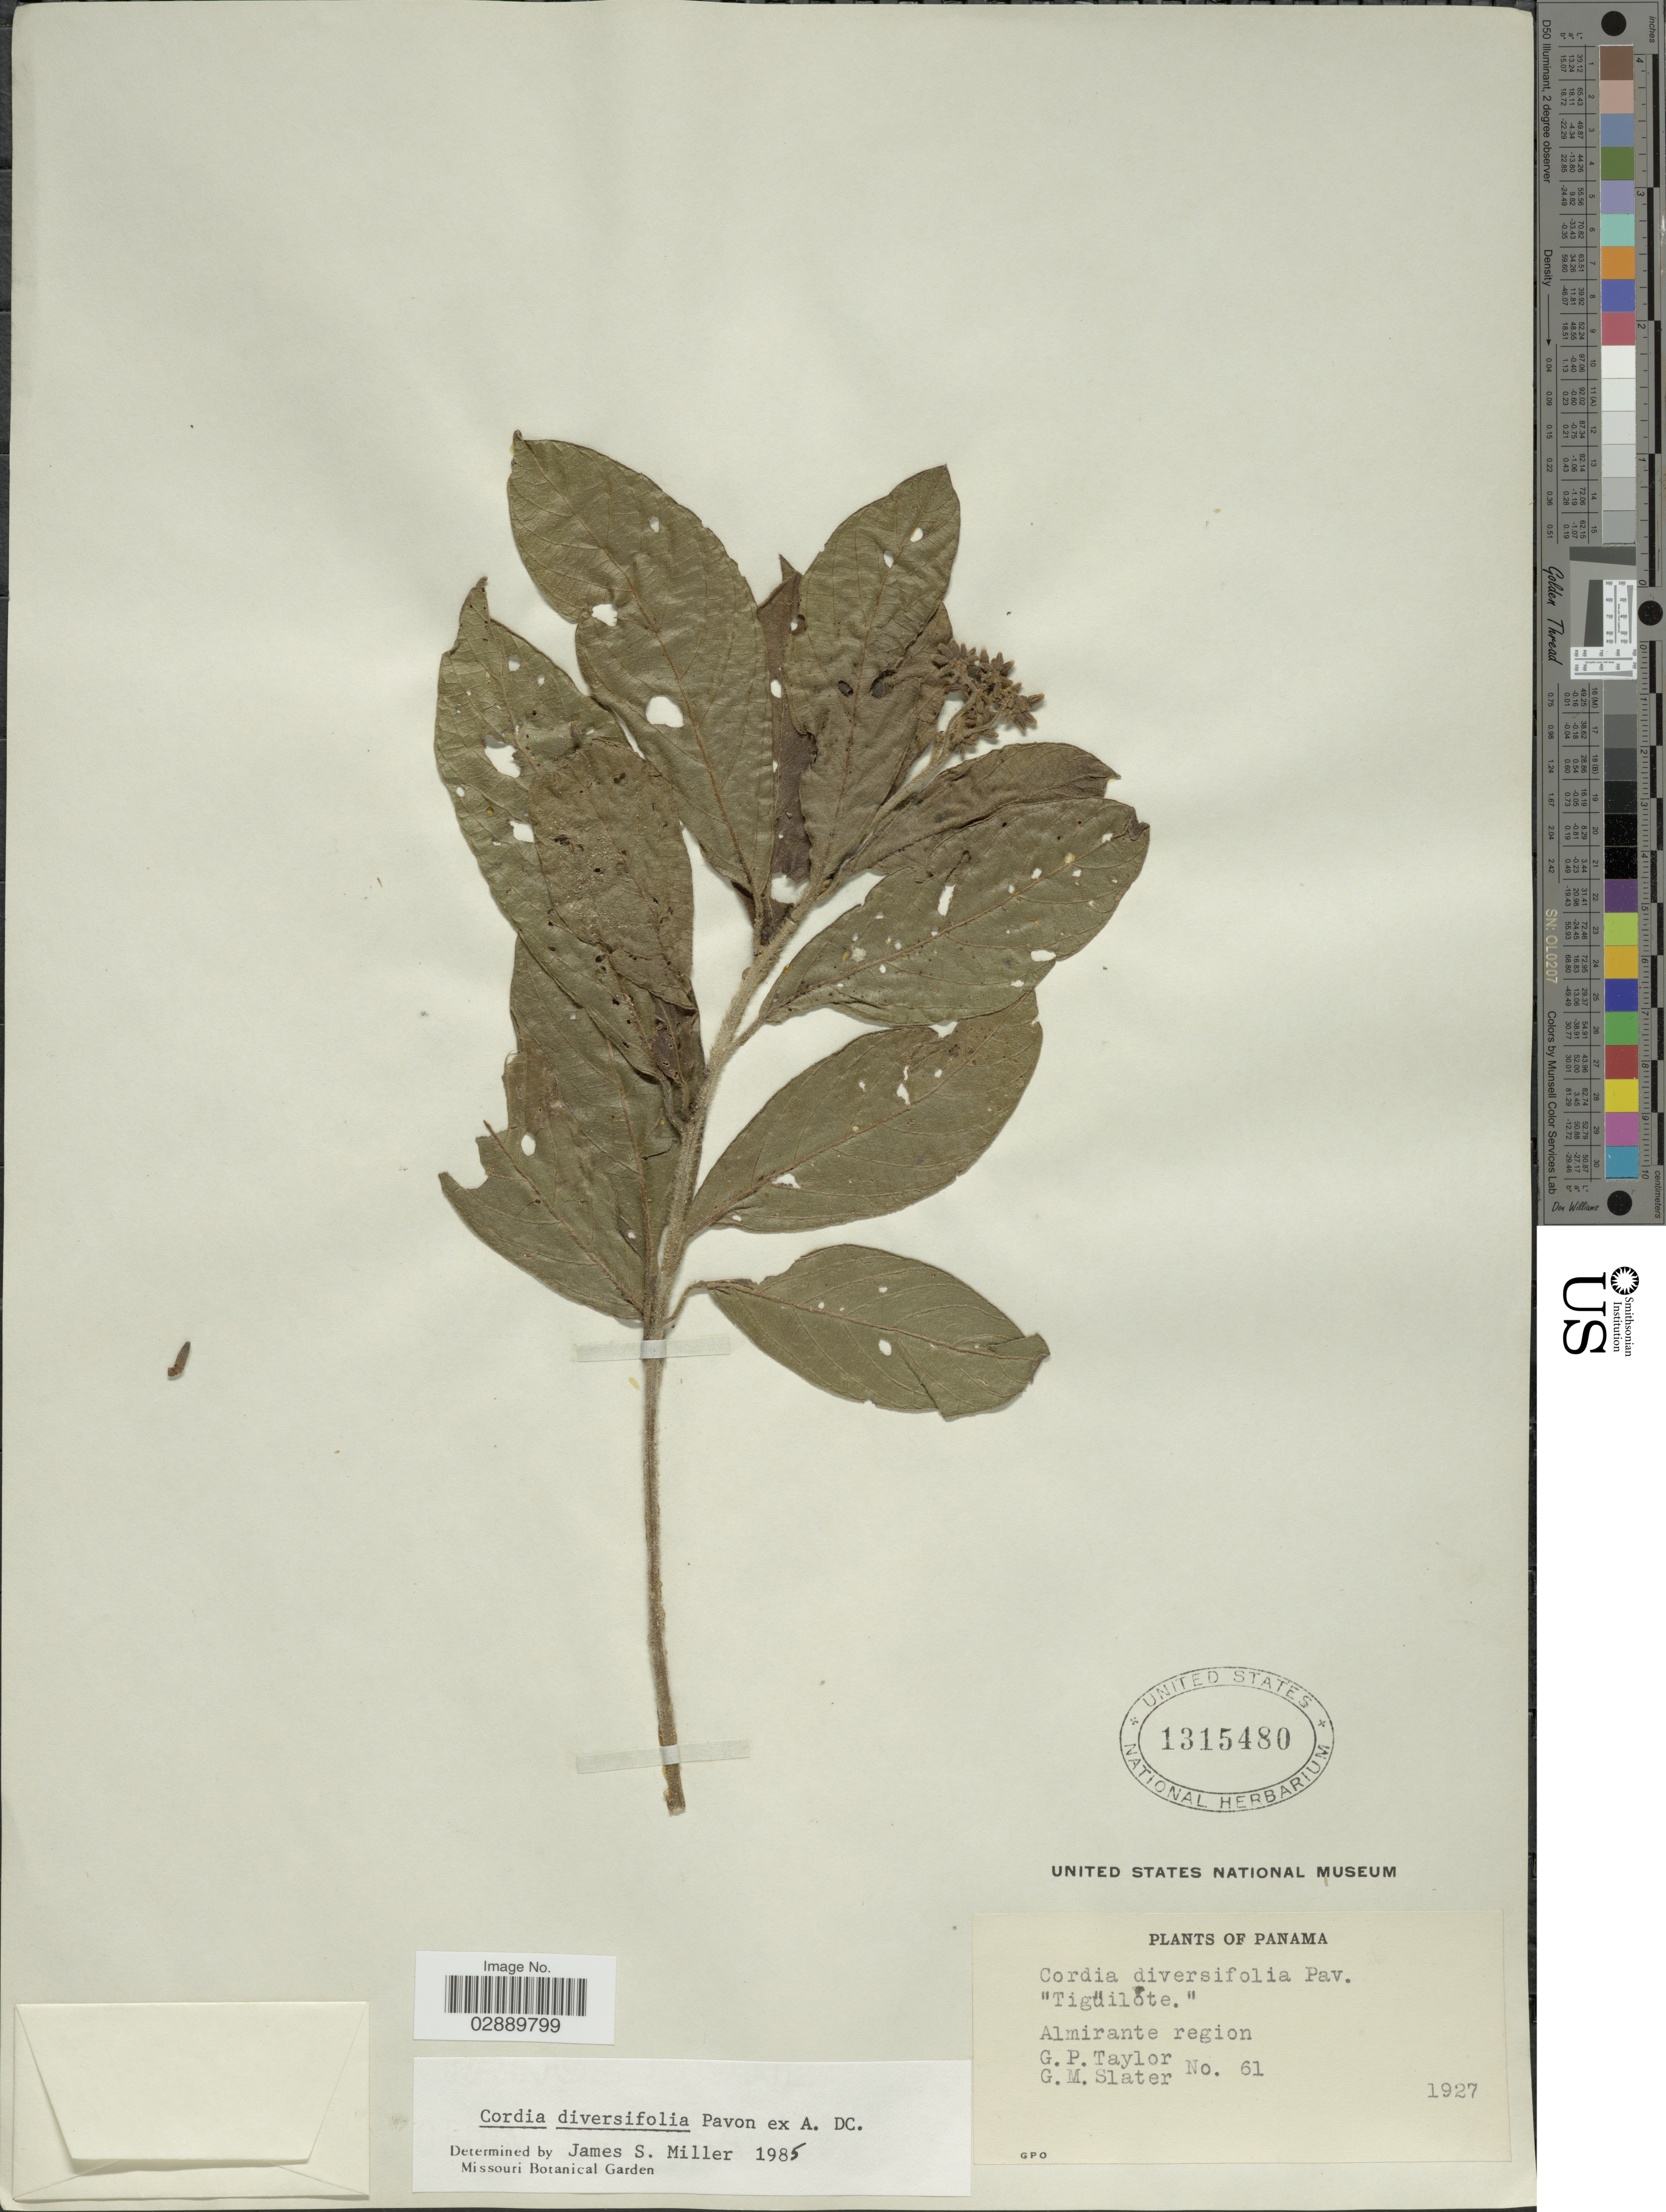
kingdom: Plantae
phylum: Tracheophyta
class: Magnoliopsida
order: Boraginales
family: Cordiaceae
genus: Cordia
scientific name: Cordia diversifolia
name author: Pav. ex DC.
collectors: G. Taylor & G. Slater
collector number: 61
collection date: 1927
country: Panama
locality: Almirante region.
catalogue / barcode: US 1315480